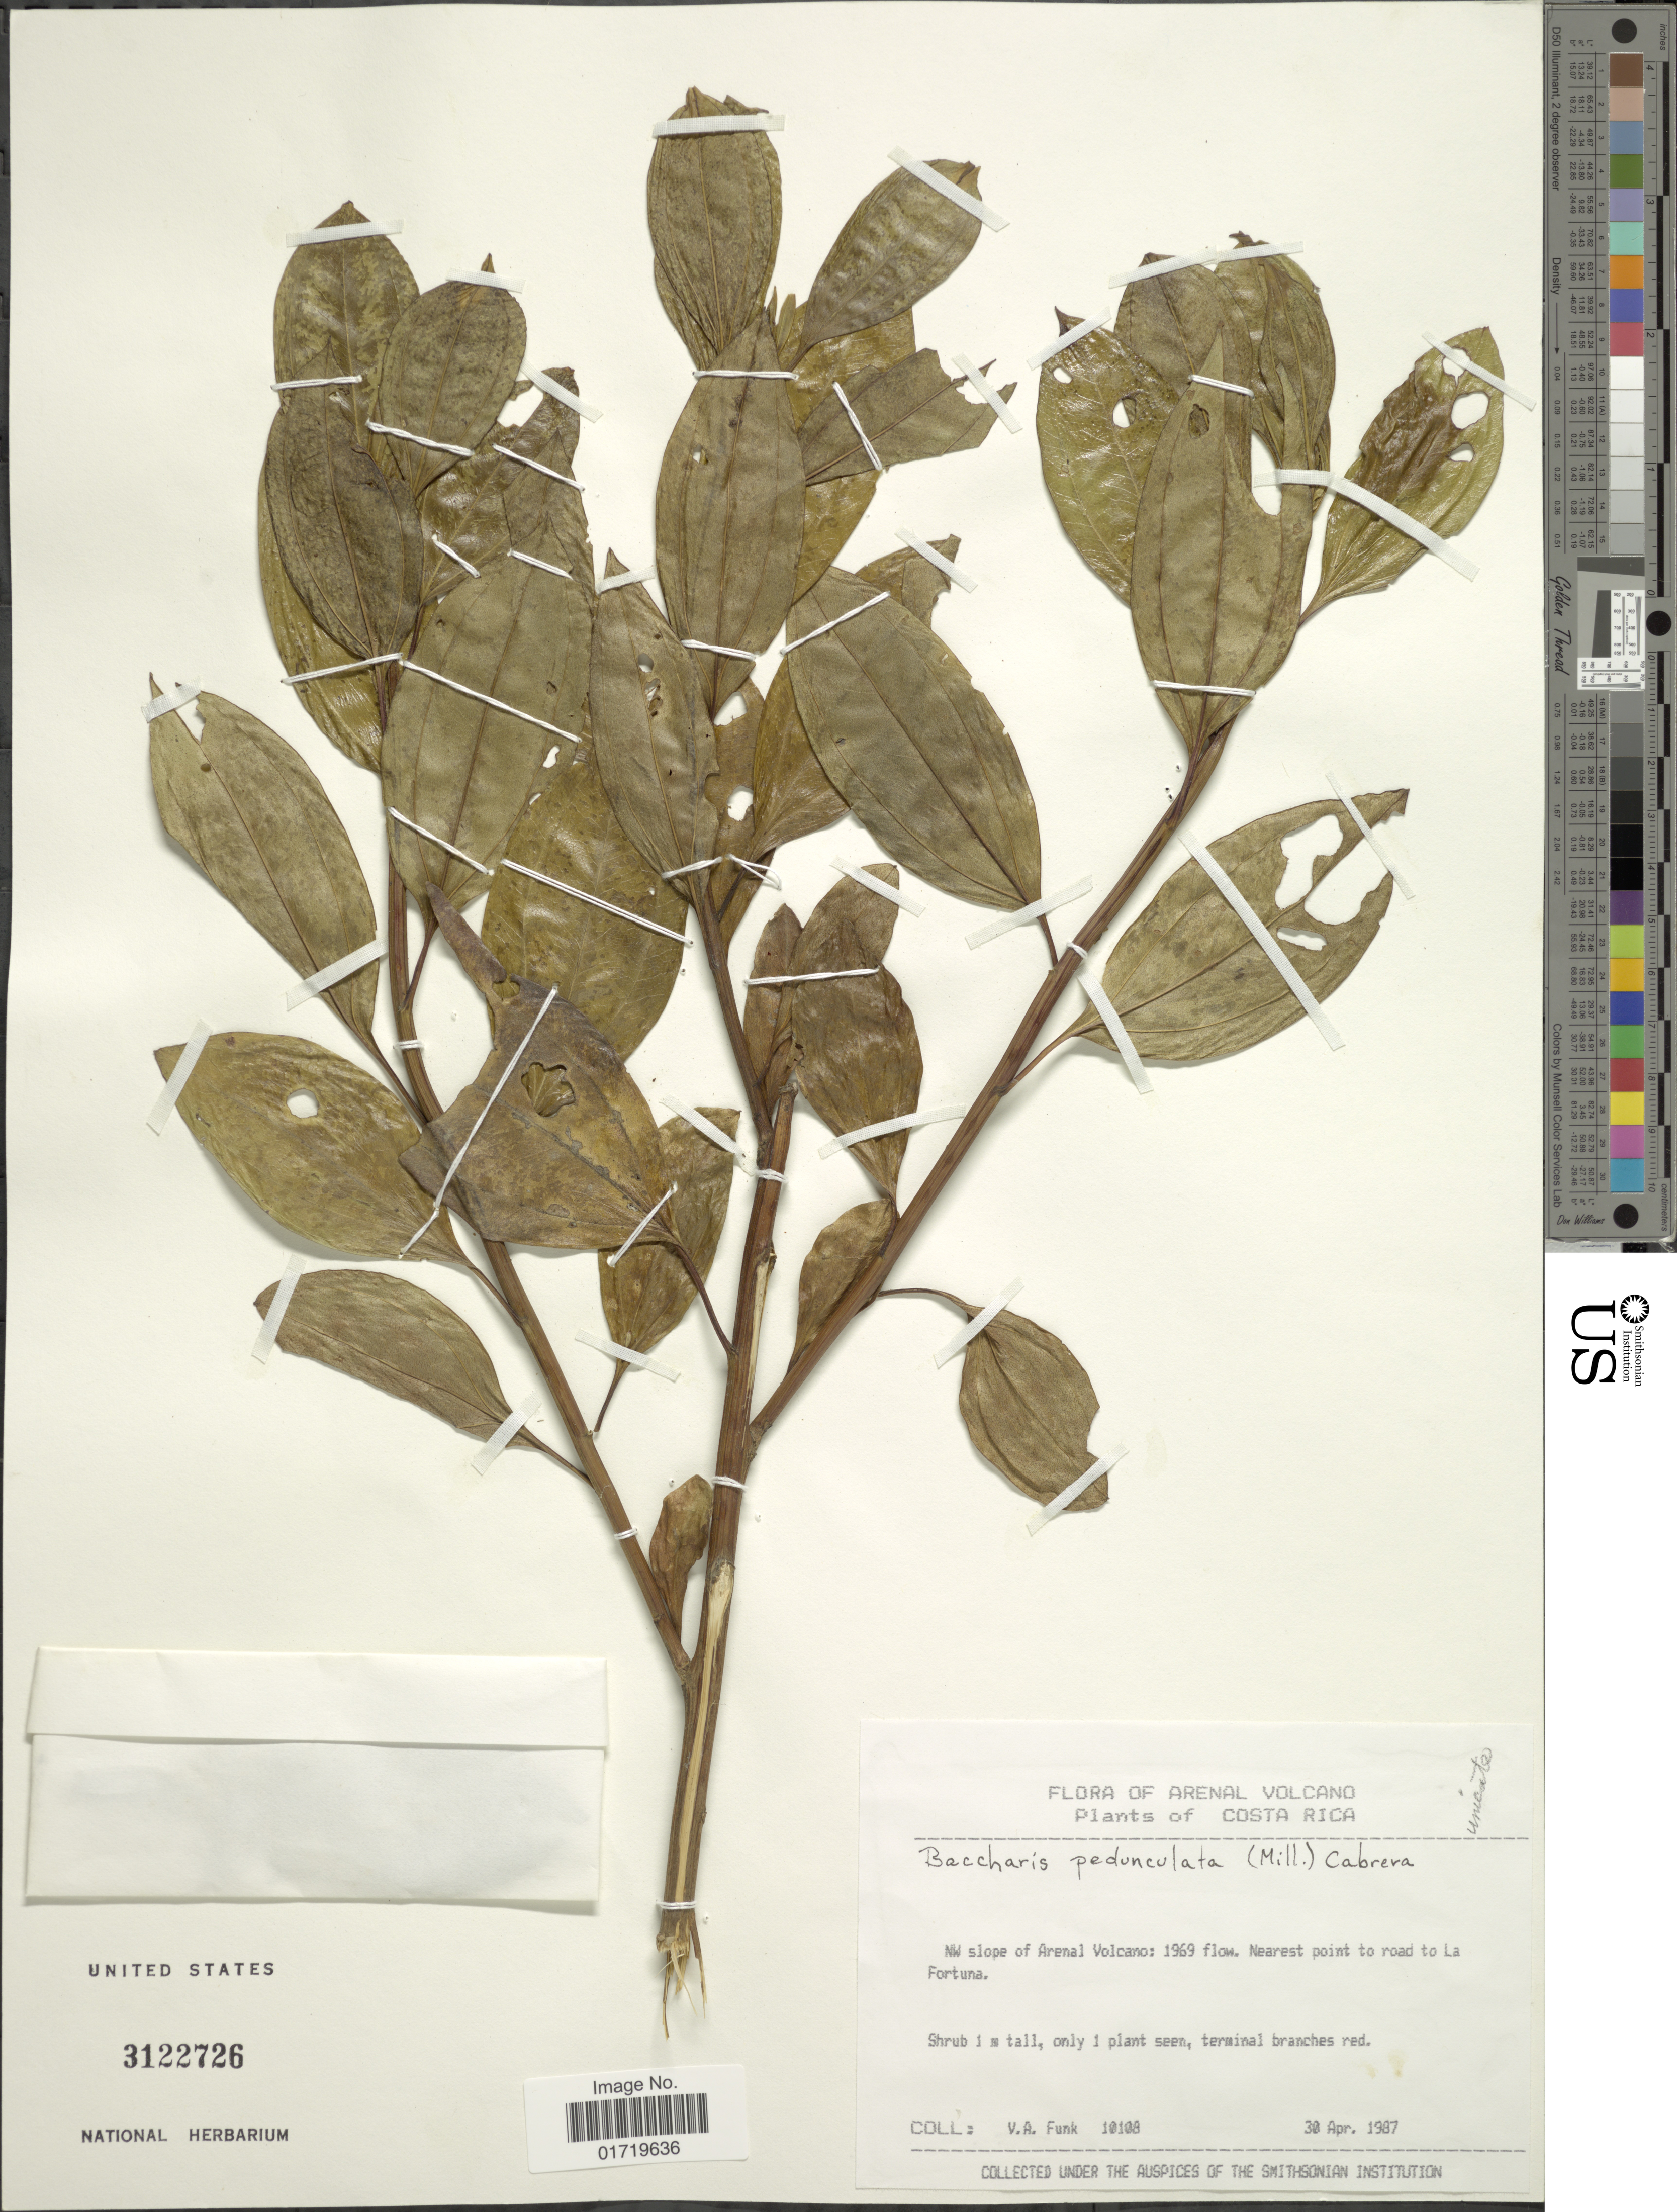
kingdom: Plantae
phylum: Tracheophyta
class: Magnoliopsida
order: Asterales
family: Asteraceae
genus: Baccharis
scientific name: Baccharis pedunculata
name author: (Mill.) Cabrera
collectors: V. Funk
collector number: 10108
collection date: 1987-04-30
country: Costa Rica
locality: NW slope of Arenal Volcano; 1969 flow, Nearest point to road to La Fortuna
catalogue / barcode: US 3099132